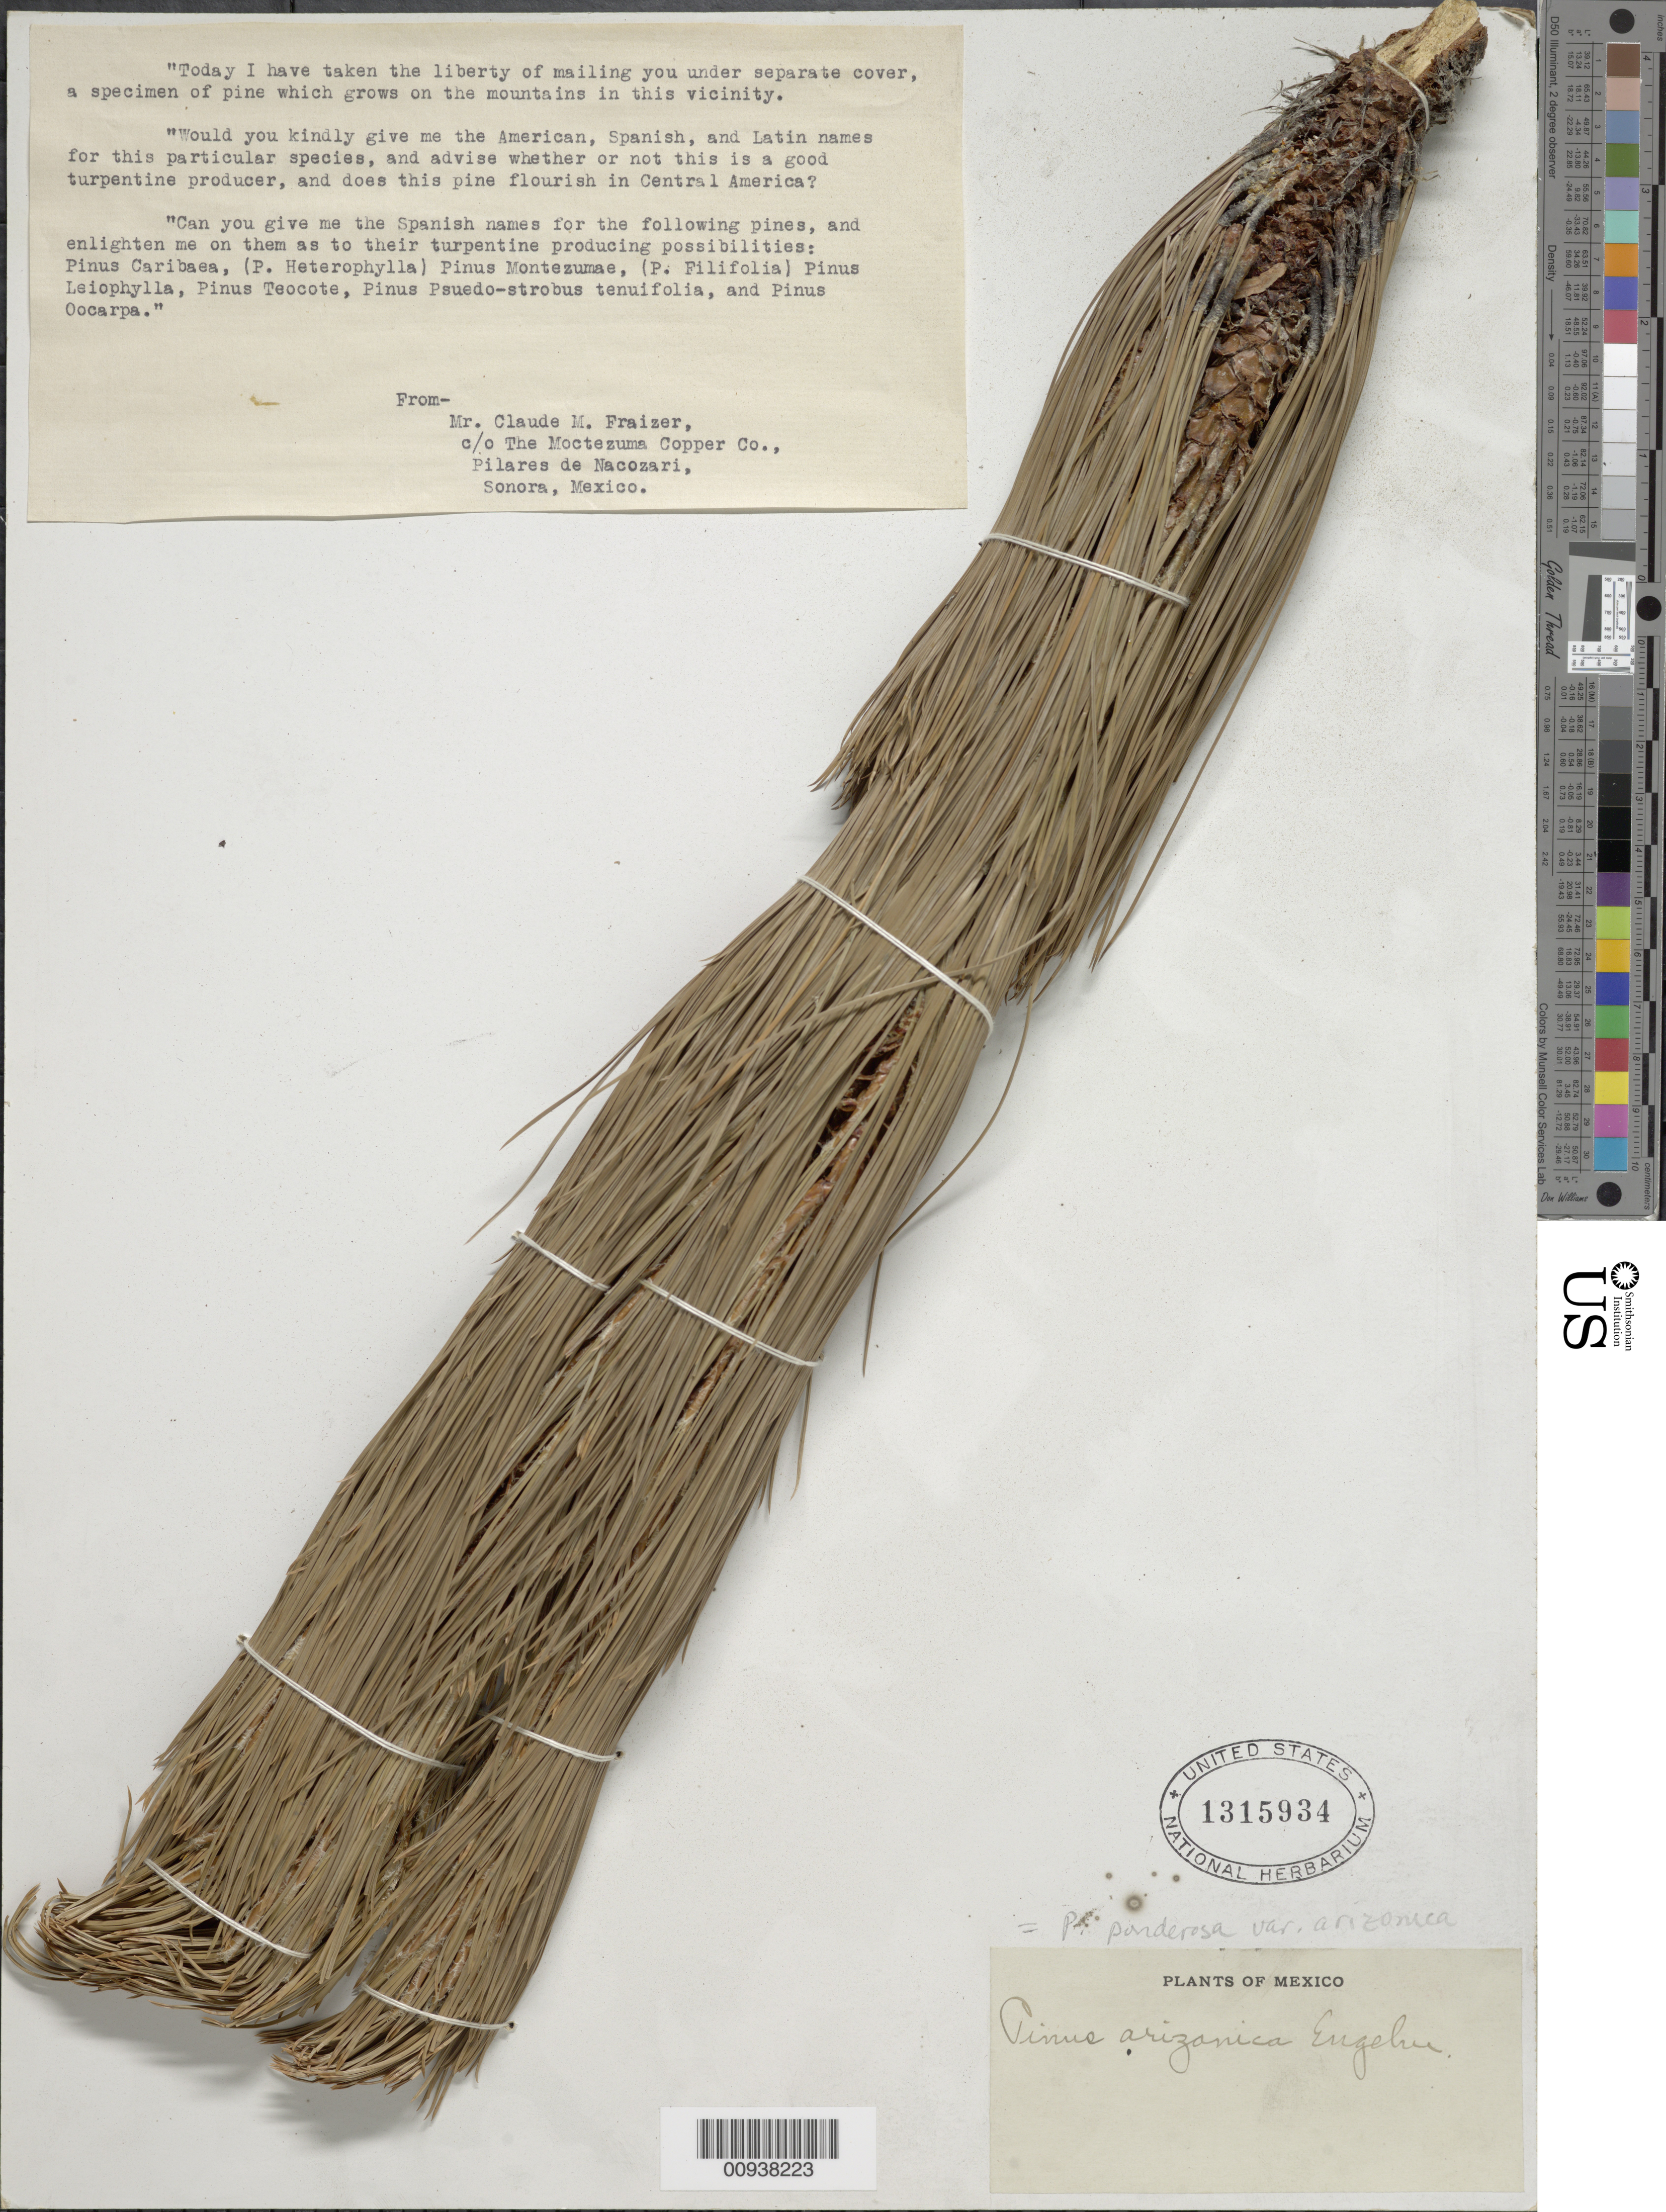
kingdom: Plantae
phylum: Tracheophyta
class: Pinopsida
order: Pinales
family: Pinaceae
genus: Pinus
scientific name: Pinus ponderosa var. arizonica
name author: (Engelm.) Shaw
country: Mexico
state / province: Sonora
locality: Vicinity of Pilares de Nacozari.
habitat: Mountains.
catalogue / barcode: US 1315934